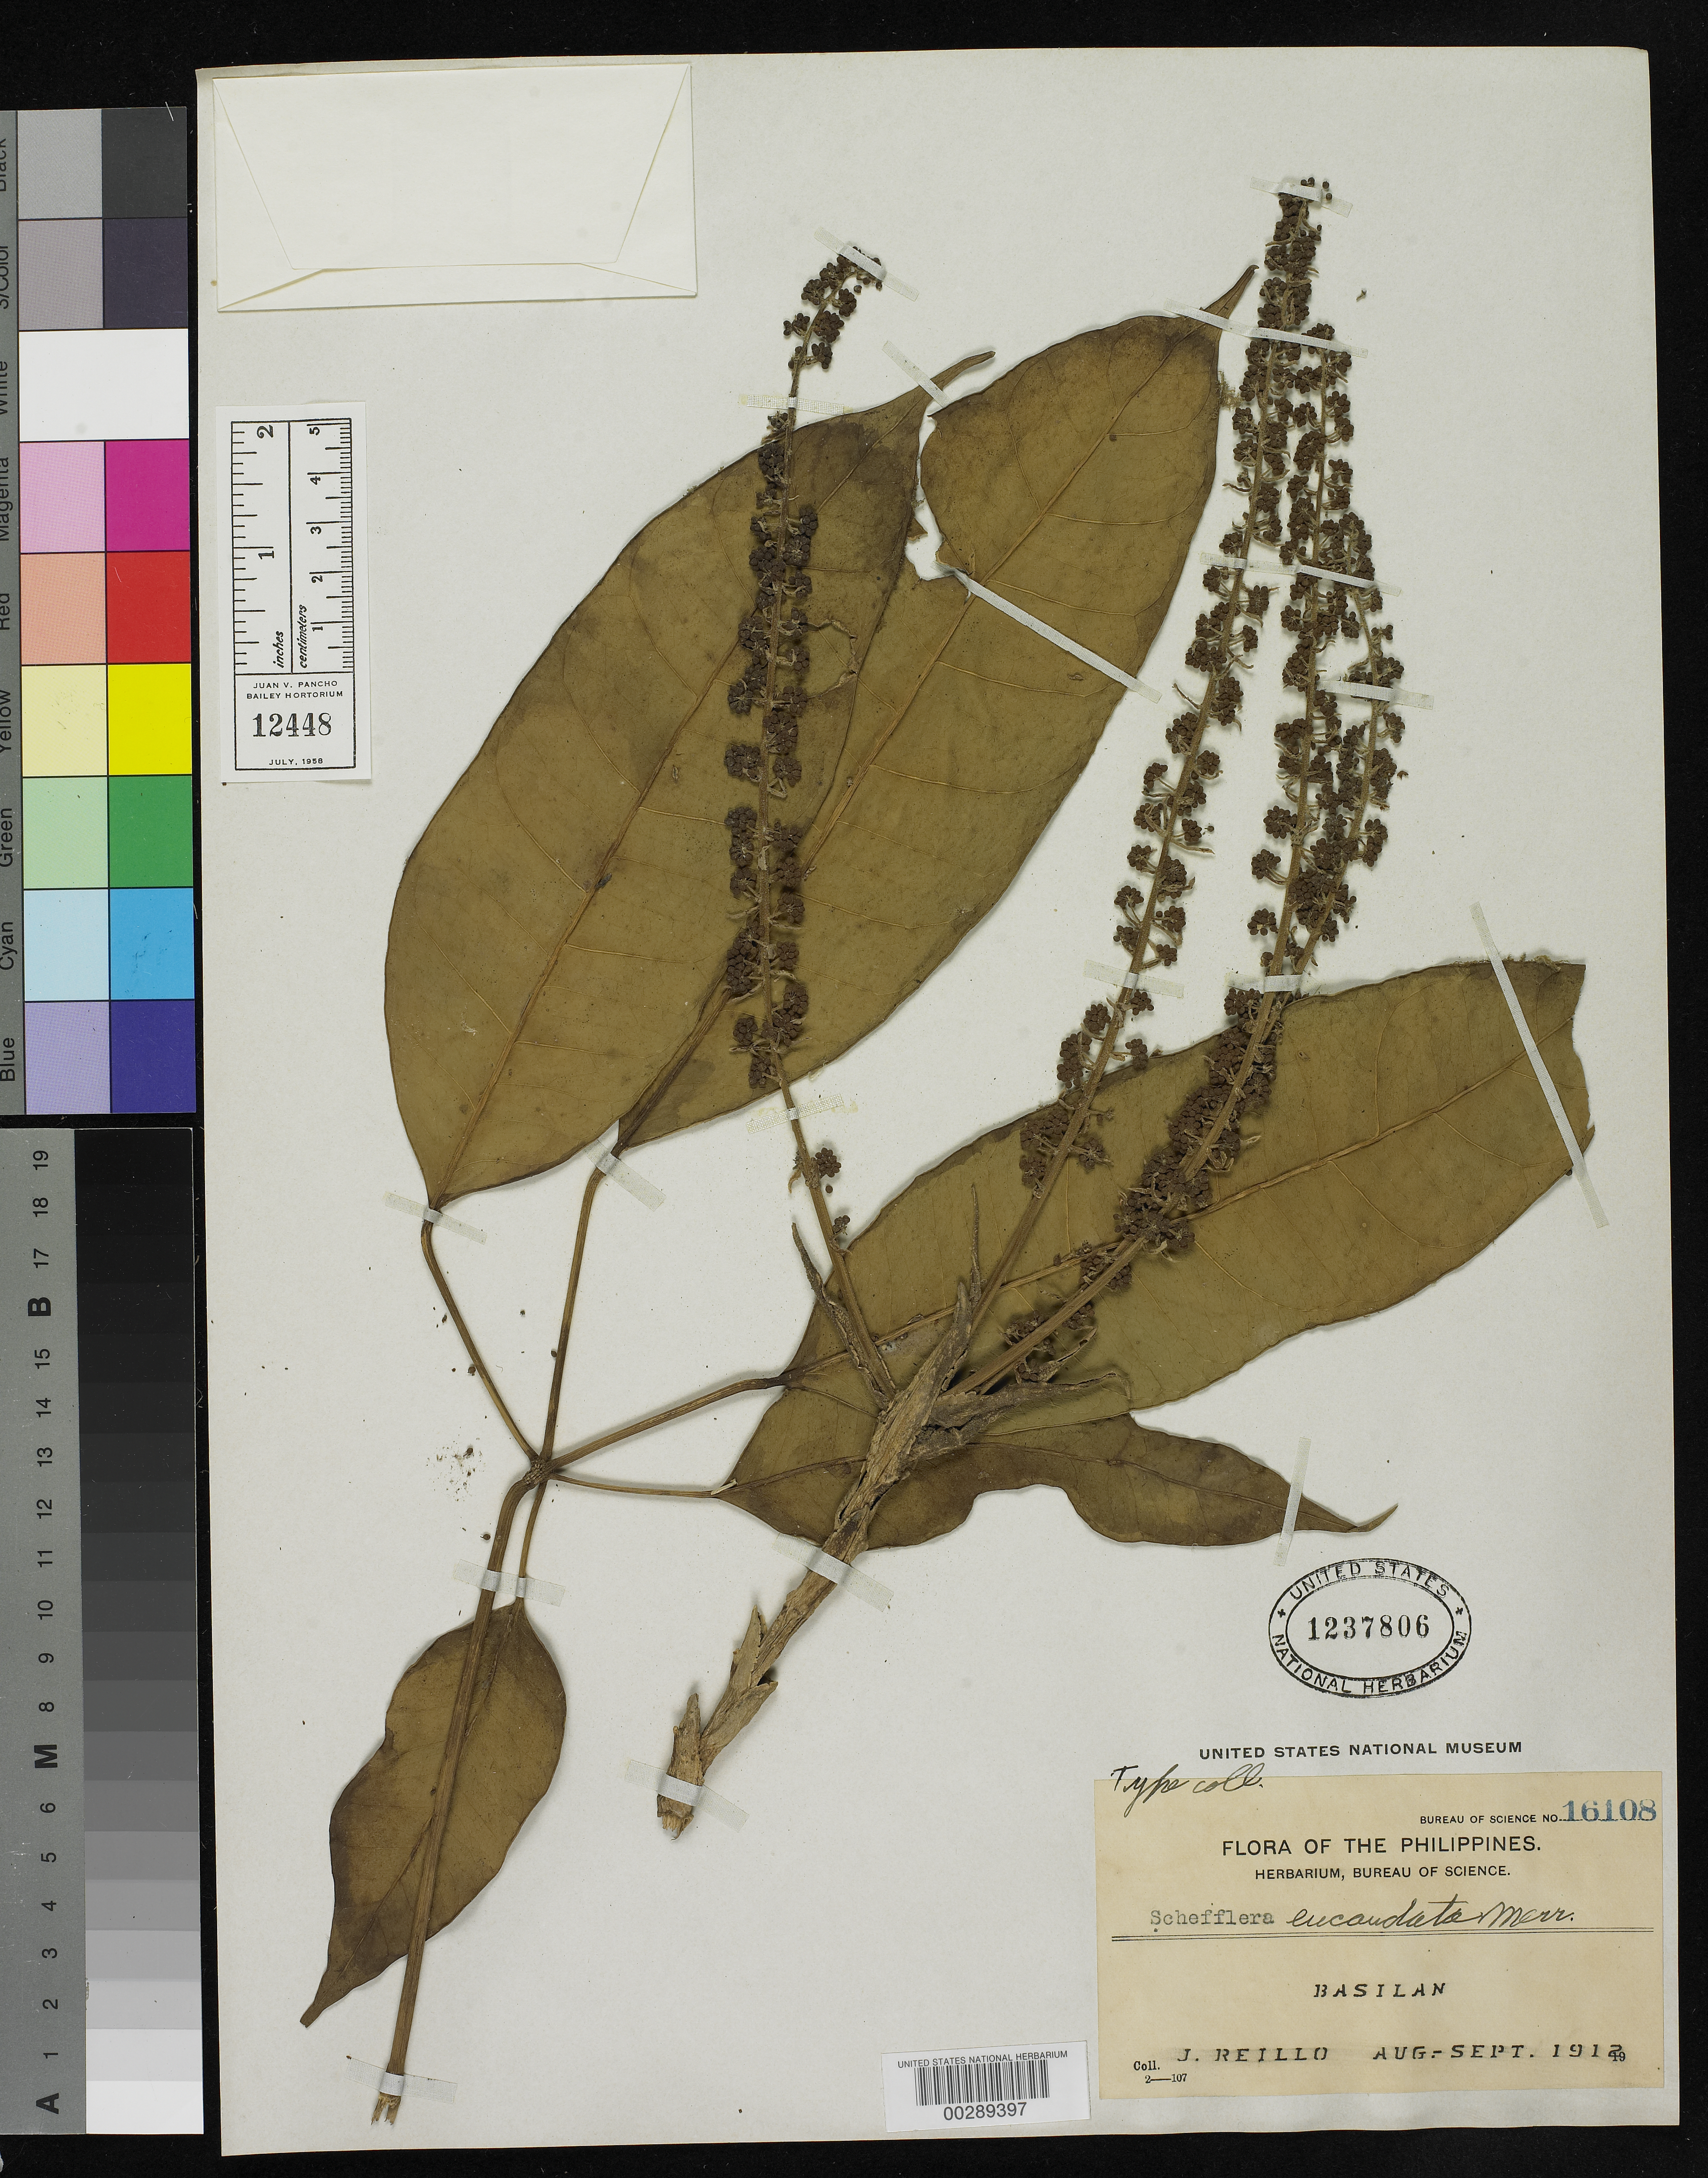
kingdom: Plantae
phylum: Tracheophyta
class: Magnoliopsida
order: Apiales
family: Araliaceae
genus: Schefflera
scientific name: Schefflera eucaudata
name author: Merr.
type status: Isotype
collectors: J. Reillo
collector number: Bur. Sci. 16108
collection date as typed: Aug 1912 to -- Sep 1912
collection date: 1912-08/1912-09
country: Philippines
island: Basilan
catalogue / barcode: US 1237806